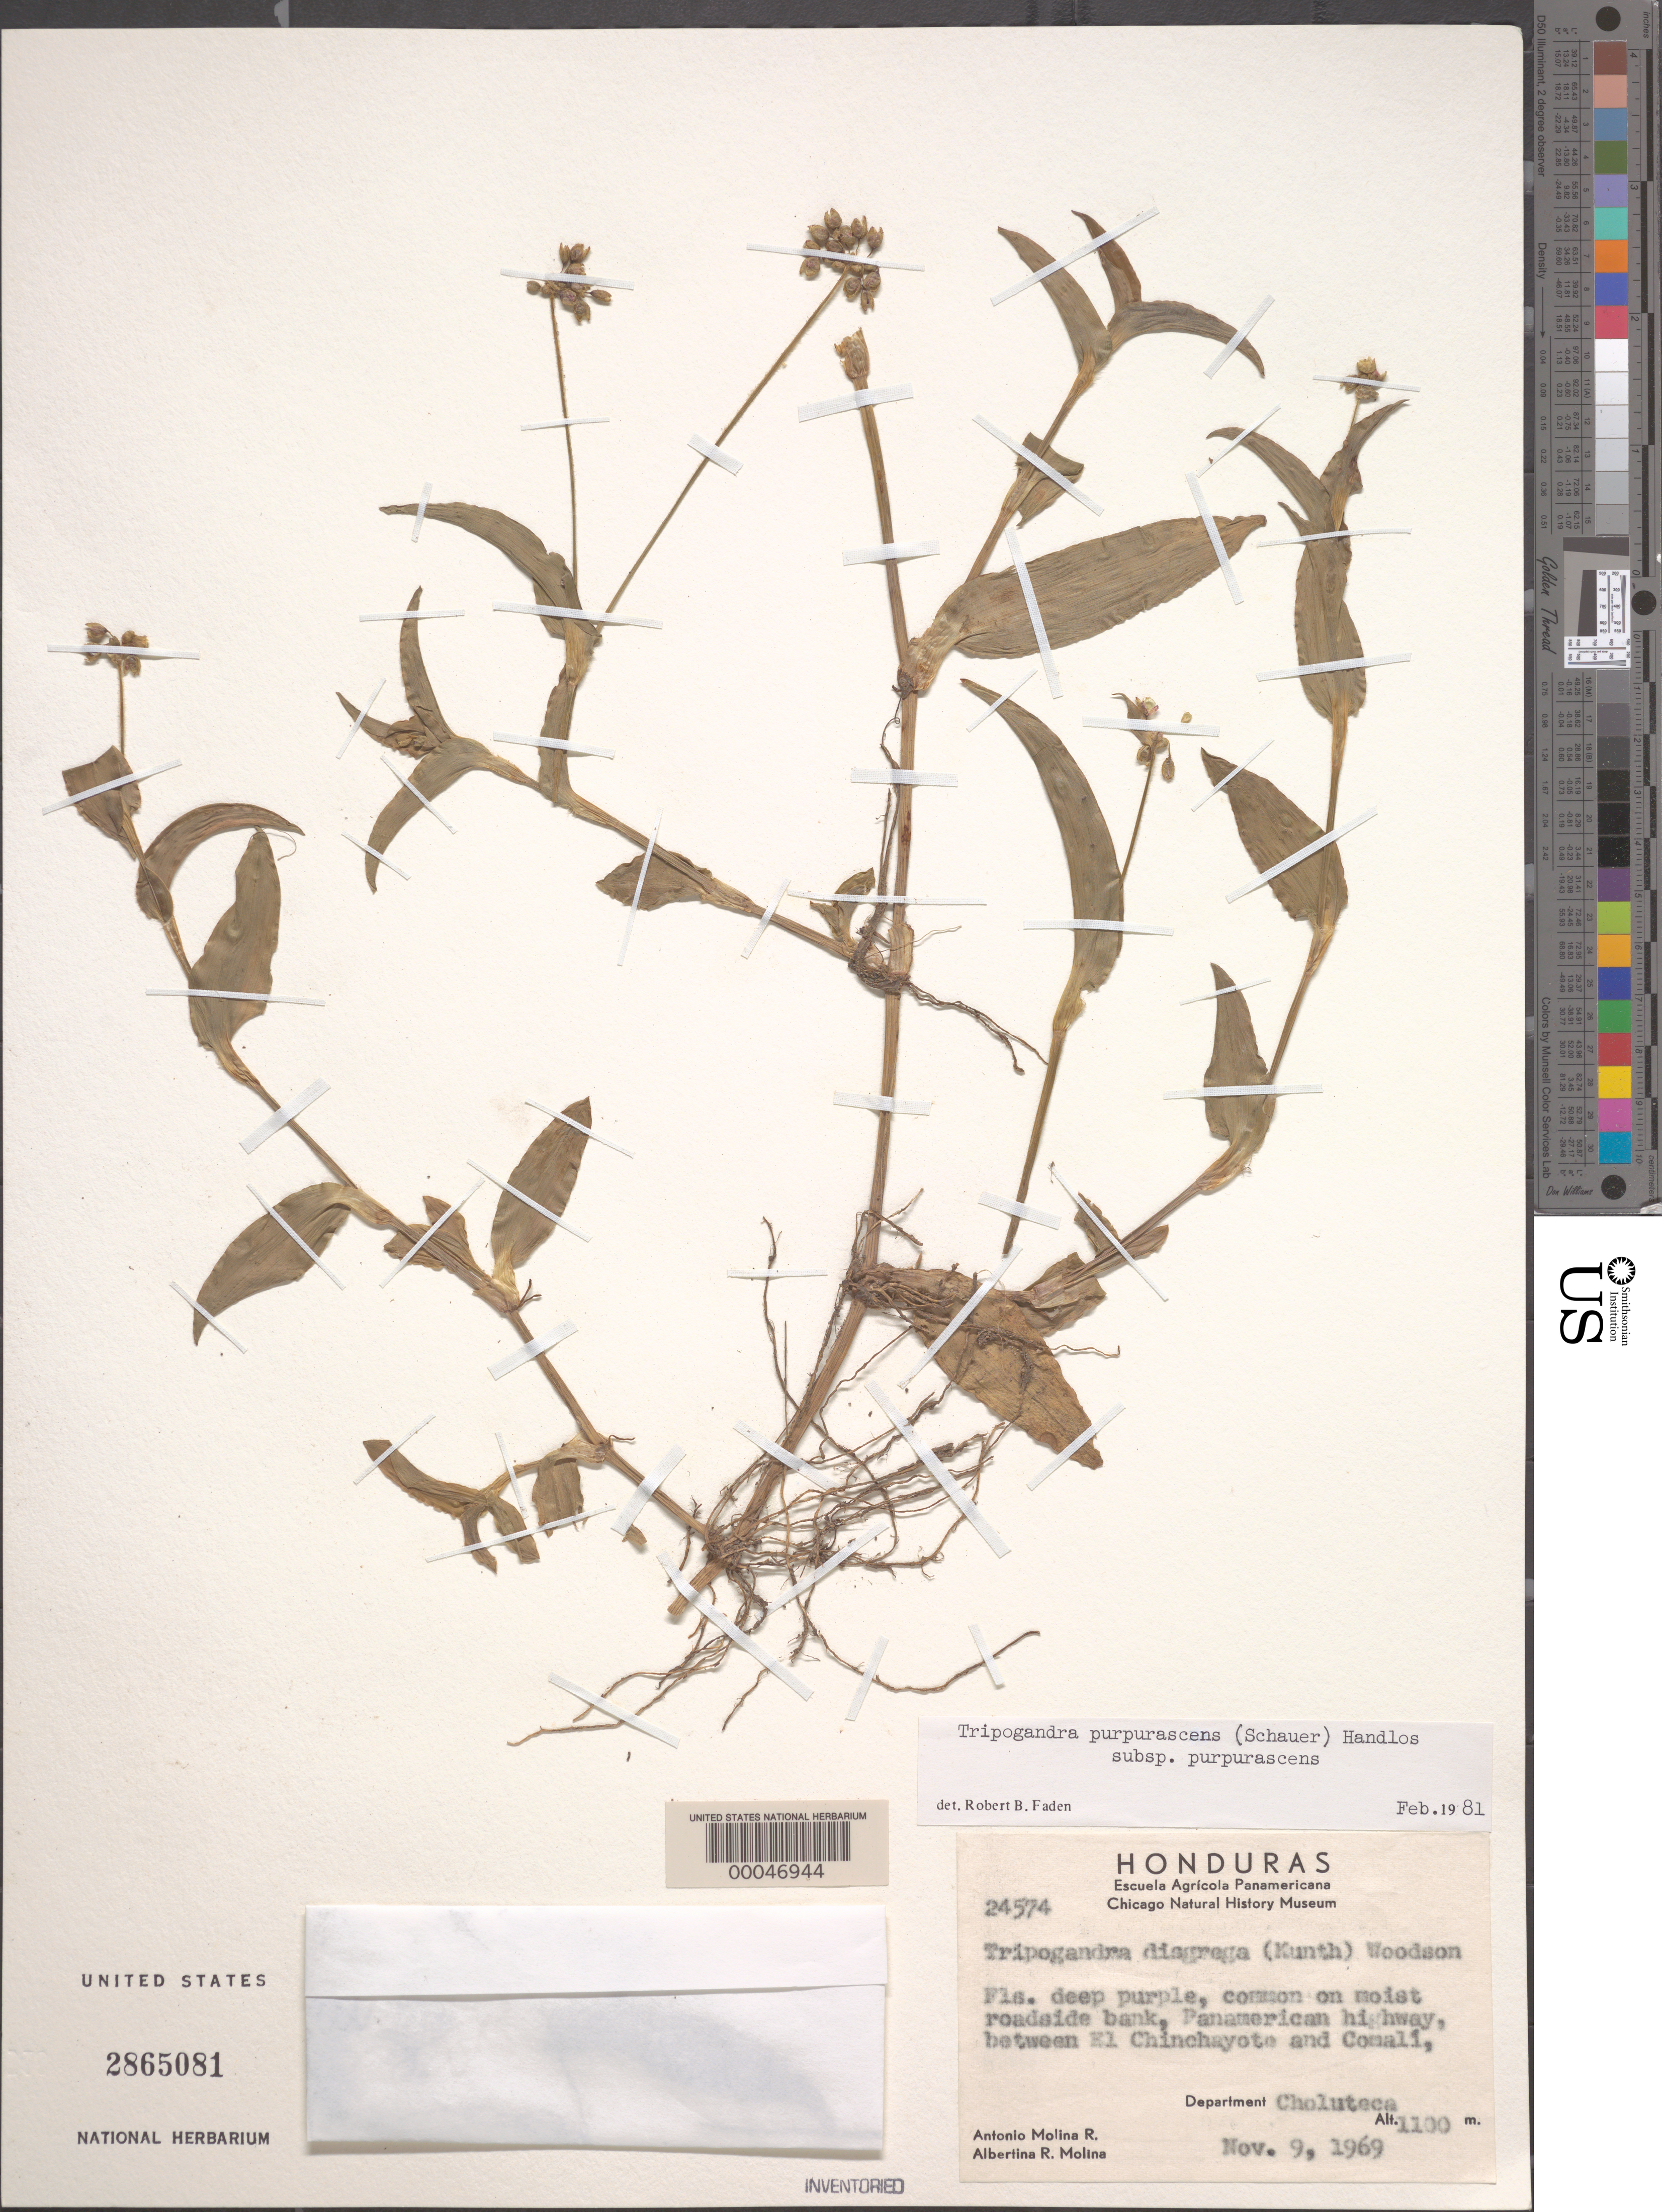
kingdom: Plantae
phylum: Tracheophyta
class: Liliopsida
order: Commelinales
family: Commelinaceae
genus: Tripogandra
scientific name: Tripogandra purpurascens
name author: (S. Schauer) Handlos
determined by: Faden, Robert B., (US), Smithsonian Institution - National Museum of Natural History (UNITED STATES)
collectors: A. Molina R. & A. R. Molina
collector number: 24574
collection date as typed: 09 Nov 1969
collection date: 1969-11-09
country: Honduras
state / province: Choluteca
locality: Panamerican highway between El Chinchayote and Comali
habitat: Moist, roadside bank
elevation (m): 1100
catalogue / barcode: US 2865081